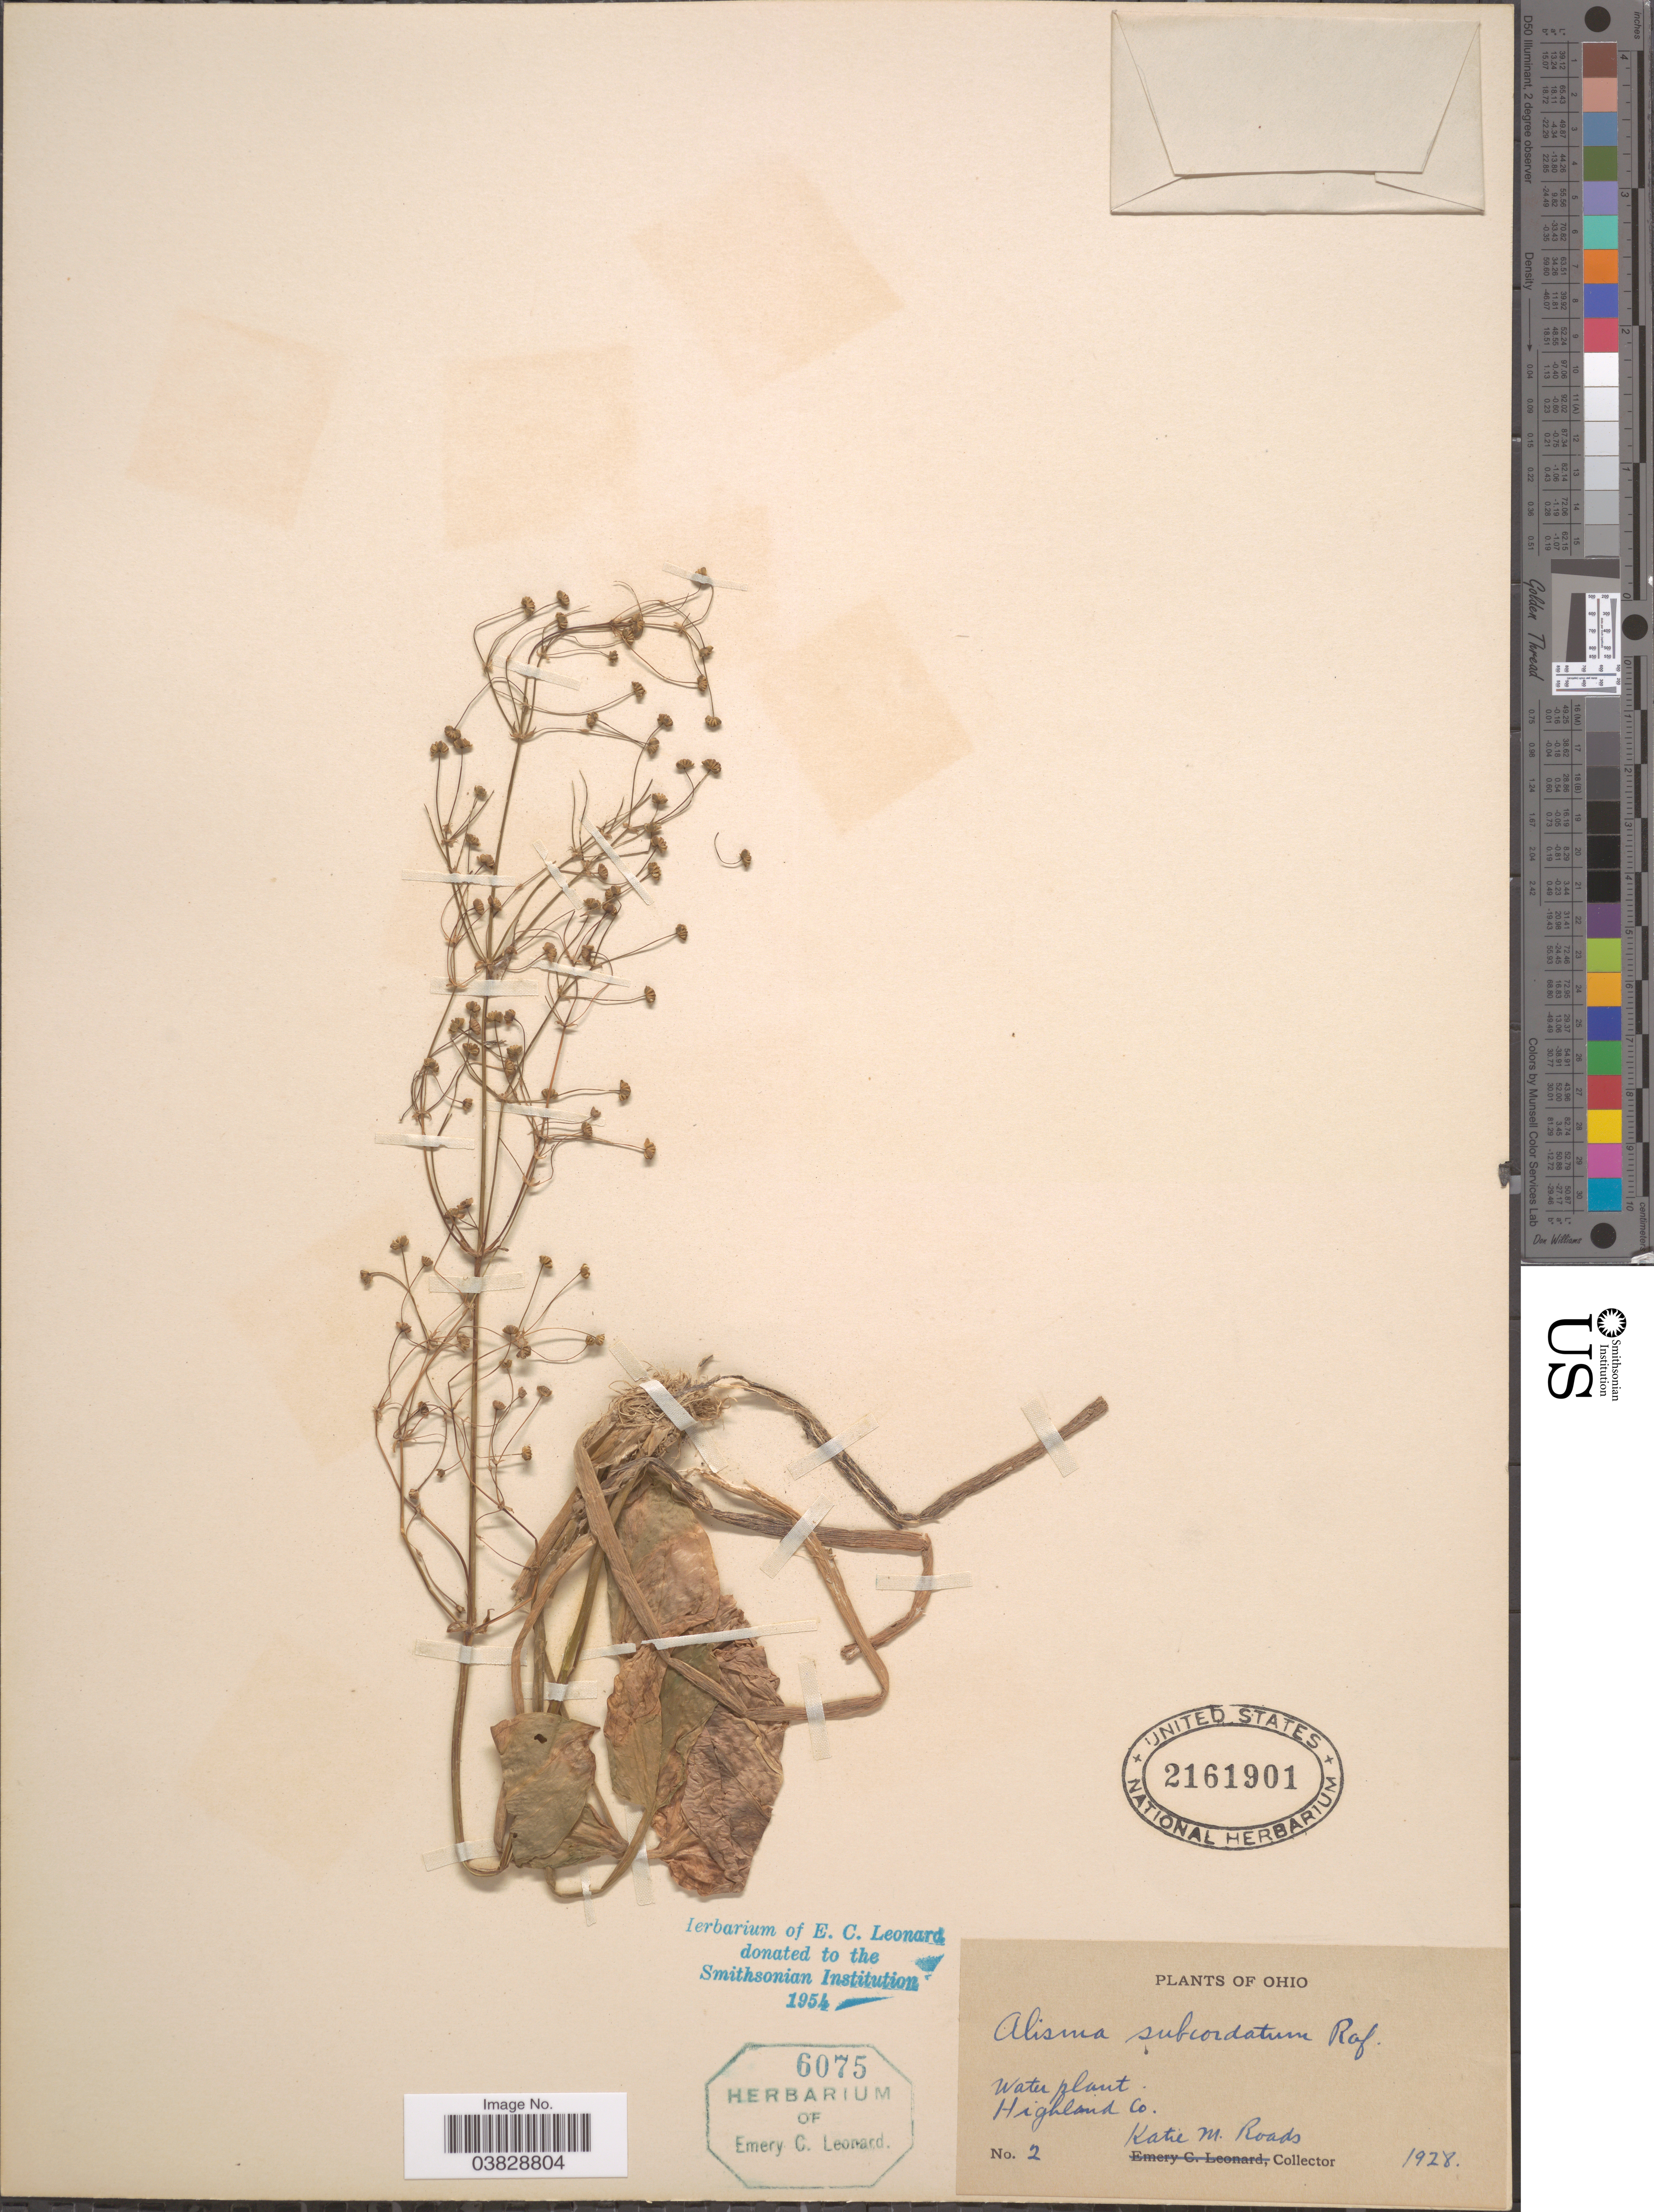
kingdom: Plantae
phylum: Tracheophyta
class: Liliopsida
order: Alismatales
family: Alismataceae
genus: Alisma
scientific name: Alisma plantago-aquatica var. americanum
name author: L.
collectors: K. Roads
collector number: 2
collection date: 1928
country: United States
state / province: Ohio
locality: Highland Co.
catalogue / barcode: US 2161901